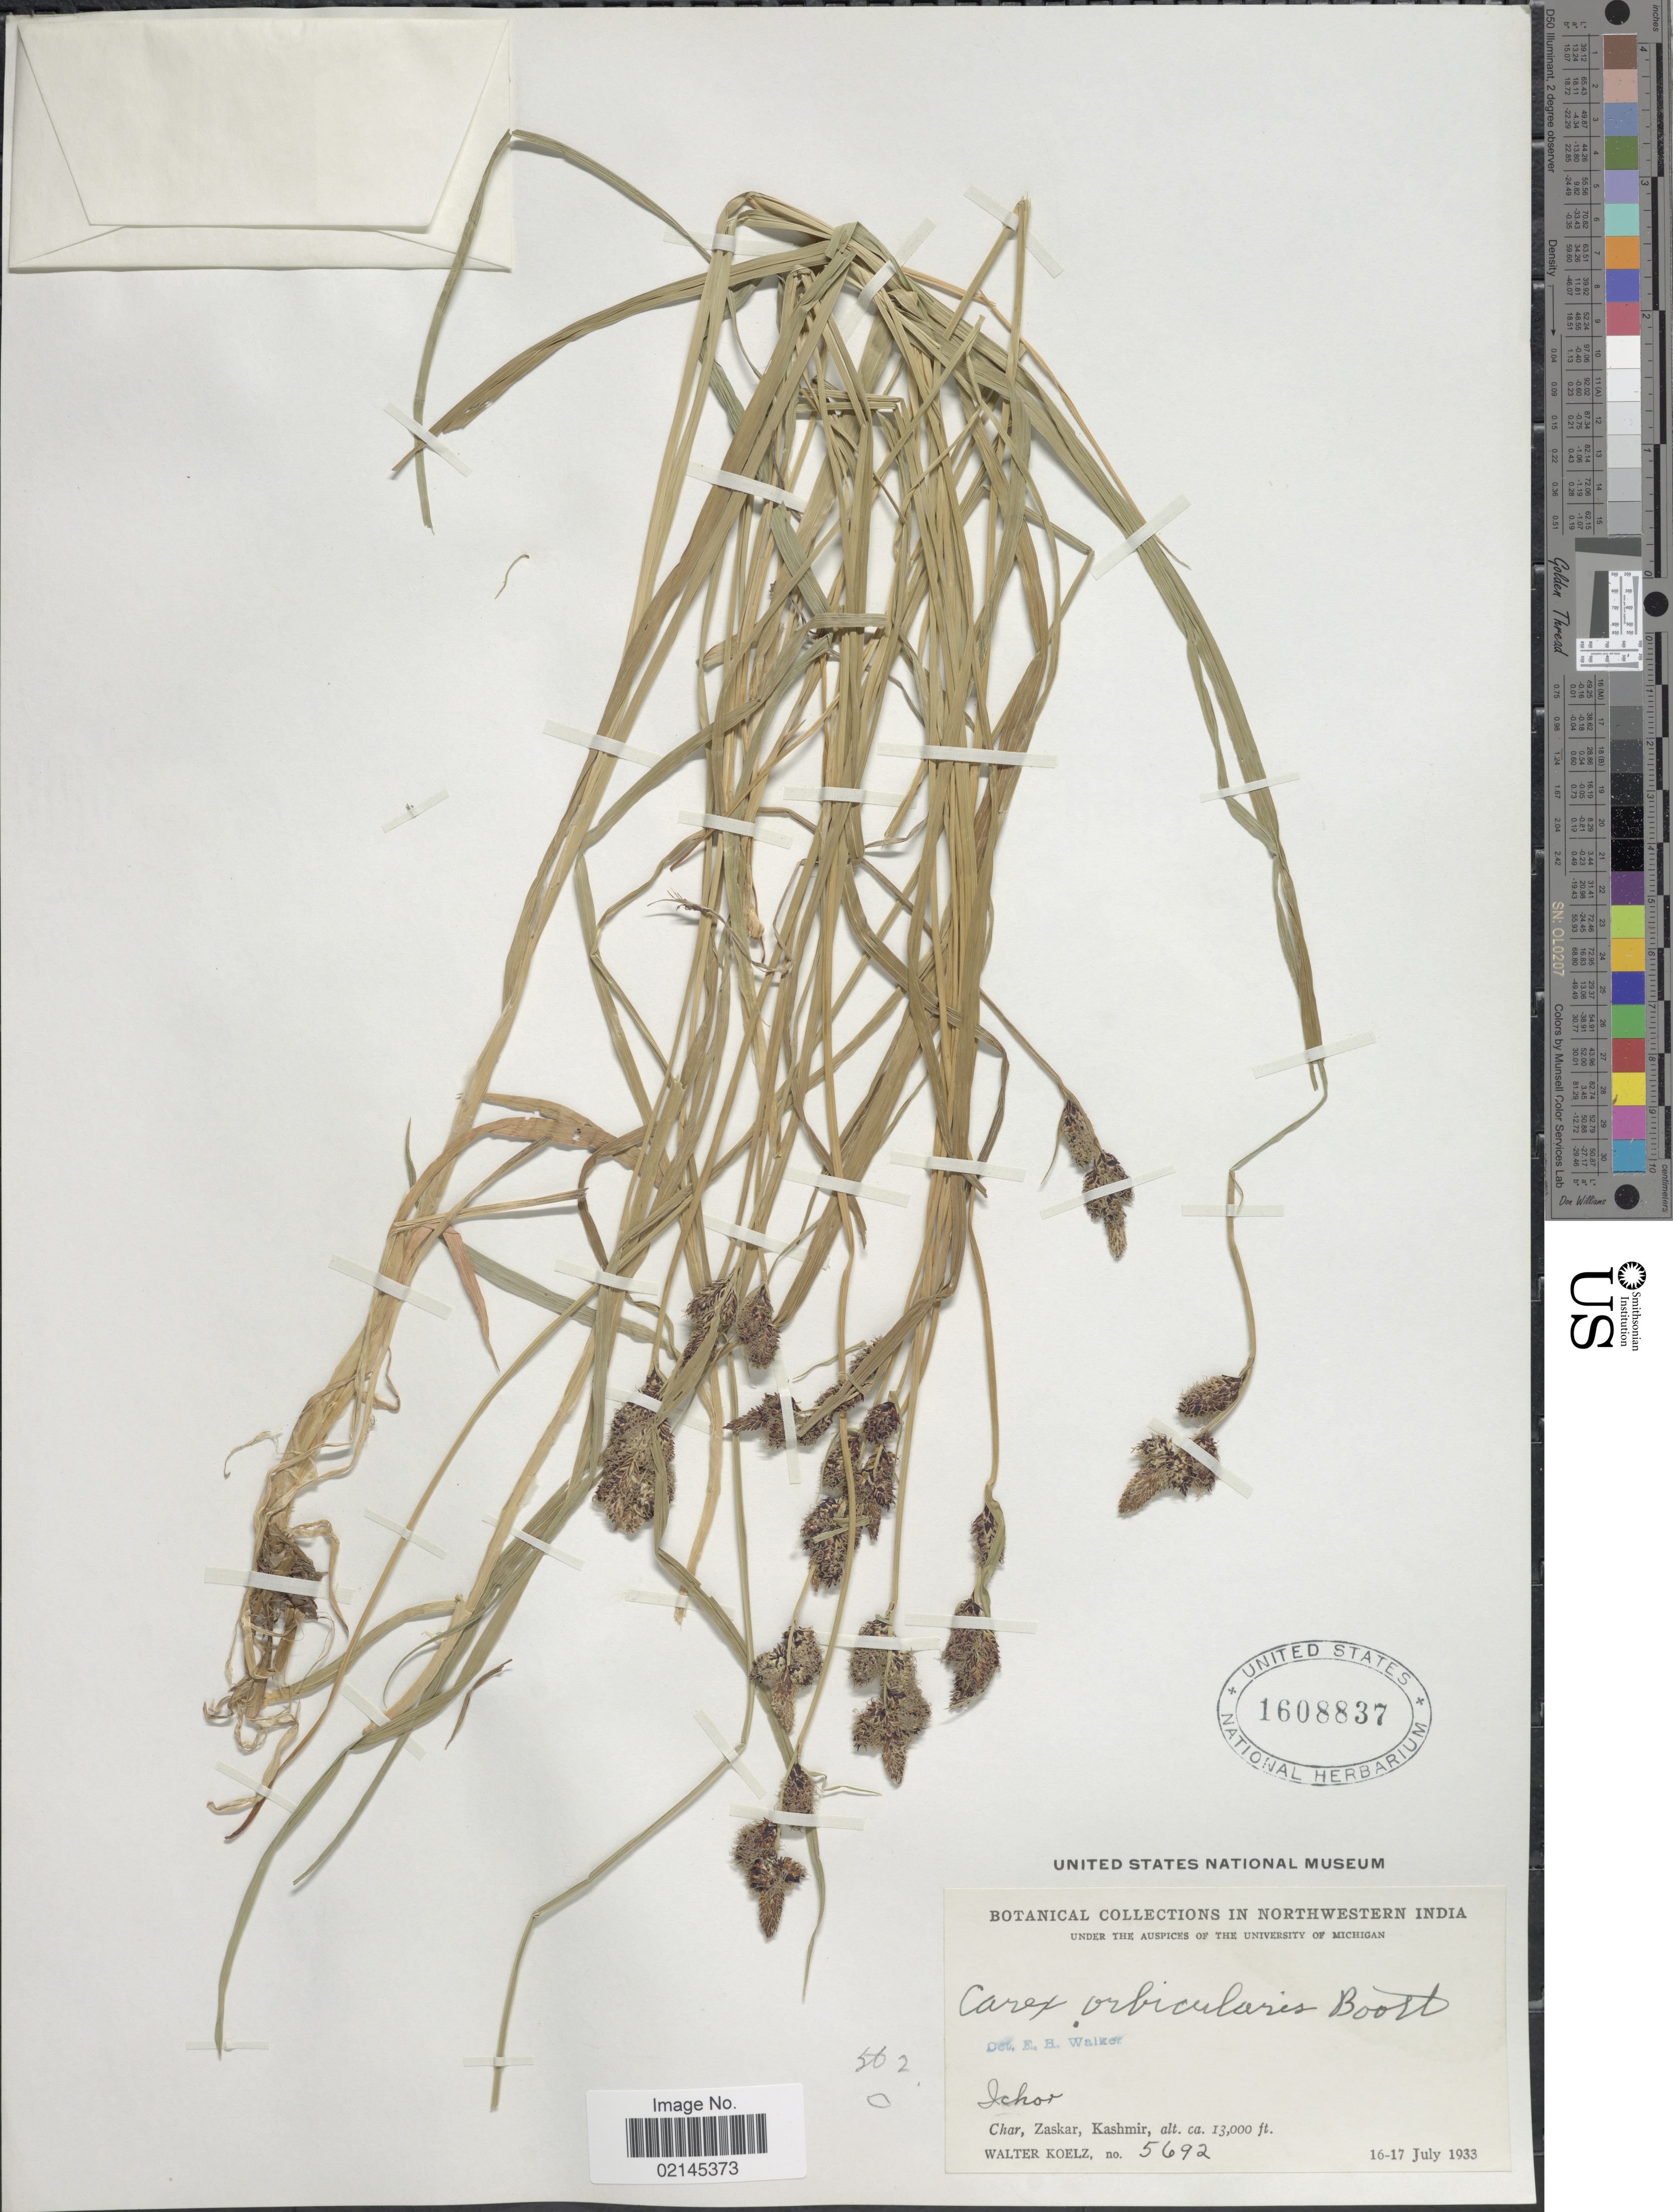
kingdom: Plantae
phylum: Tracheophyta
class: Liliopsida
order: Poales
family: Cyperaceae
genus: Carex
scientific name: Carex orbicularis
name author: Boott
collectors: W. N. Koelz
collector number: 5692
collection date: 1933-07-16/1933-07-17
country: India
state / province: Jammu and Kashmir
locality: Northwestern India, Ichos, Char, Zaskar, Kashmir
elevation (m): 3962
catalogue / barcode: US 1608837